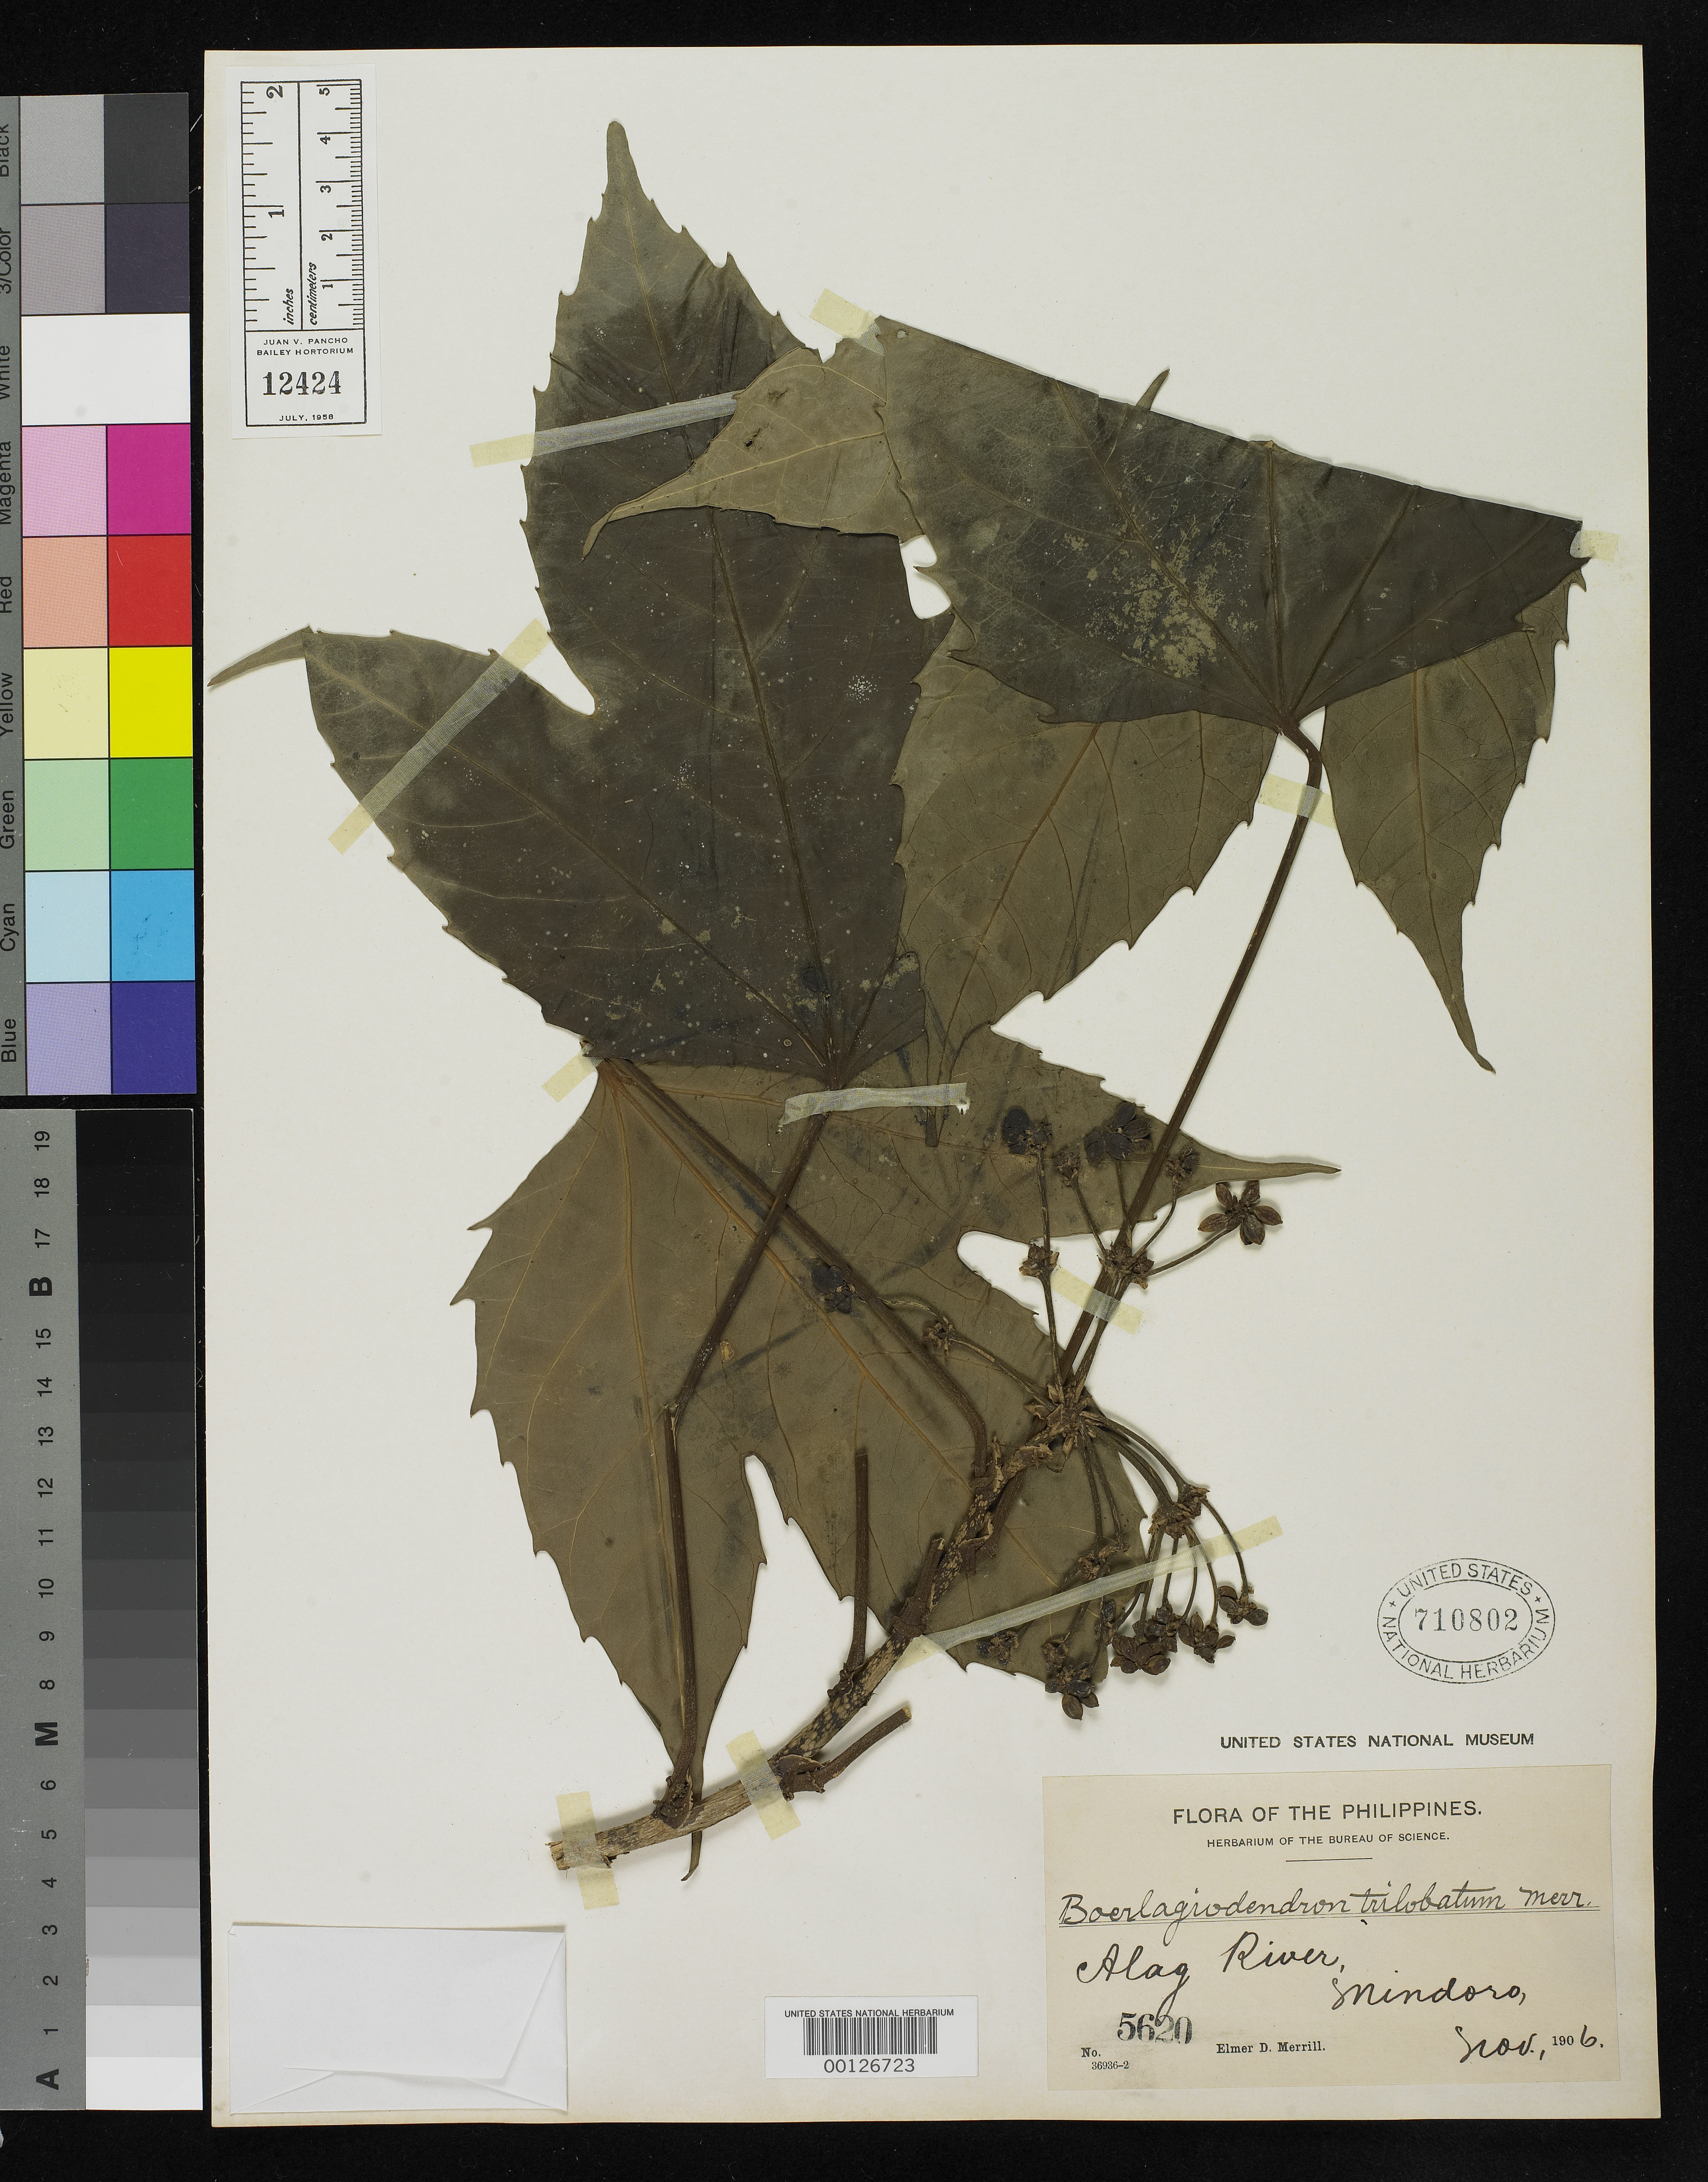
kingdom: Plantae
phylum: Tracheophyta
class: Magnoliopsida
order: Apiales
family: Araliaceae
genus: Boerlagiodendron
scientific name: Boerlagiodendron trilobatum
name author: Merr.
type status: Isotype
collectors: E. D. Merrill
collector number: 5620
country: Philippines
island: Mindoro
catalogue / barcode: US 710802